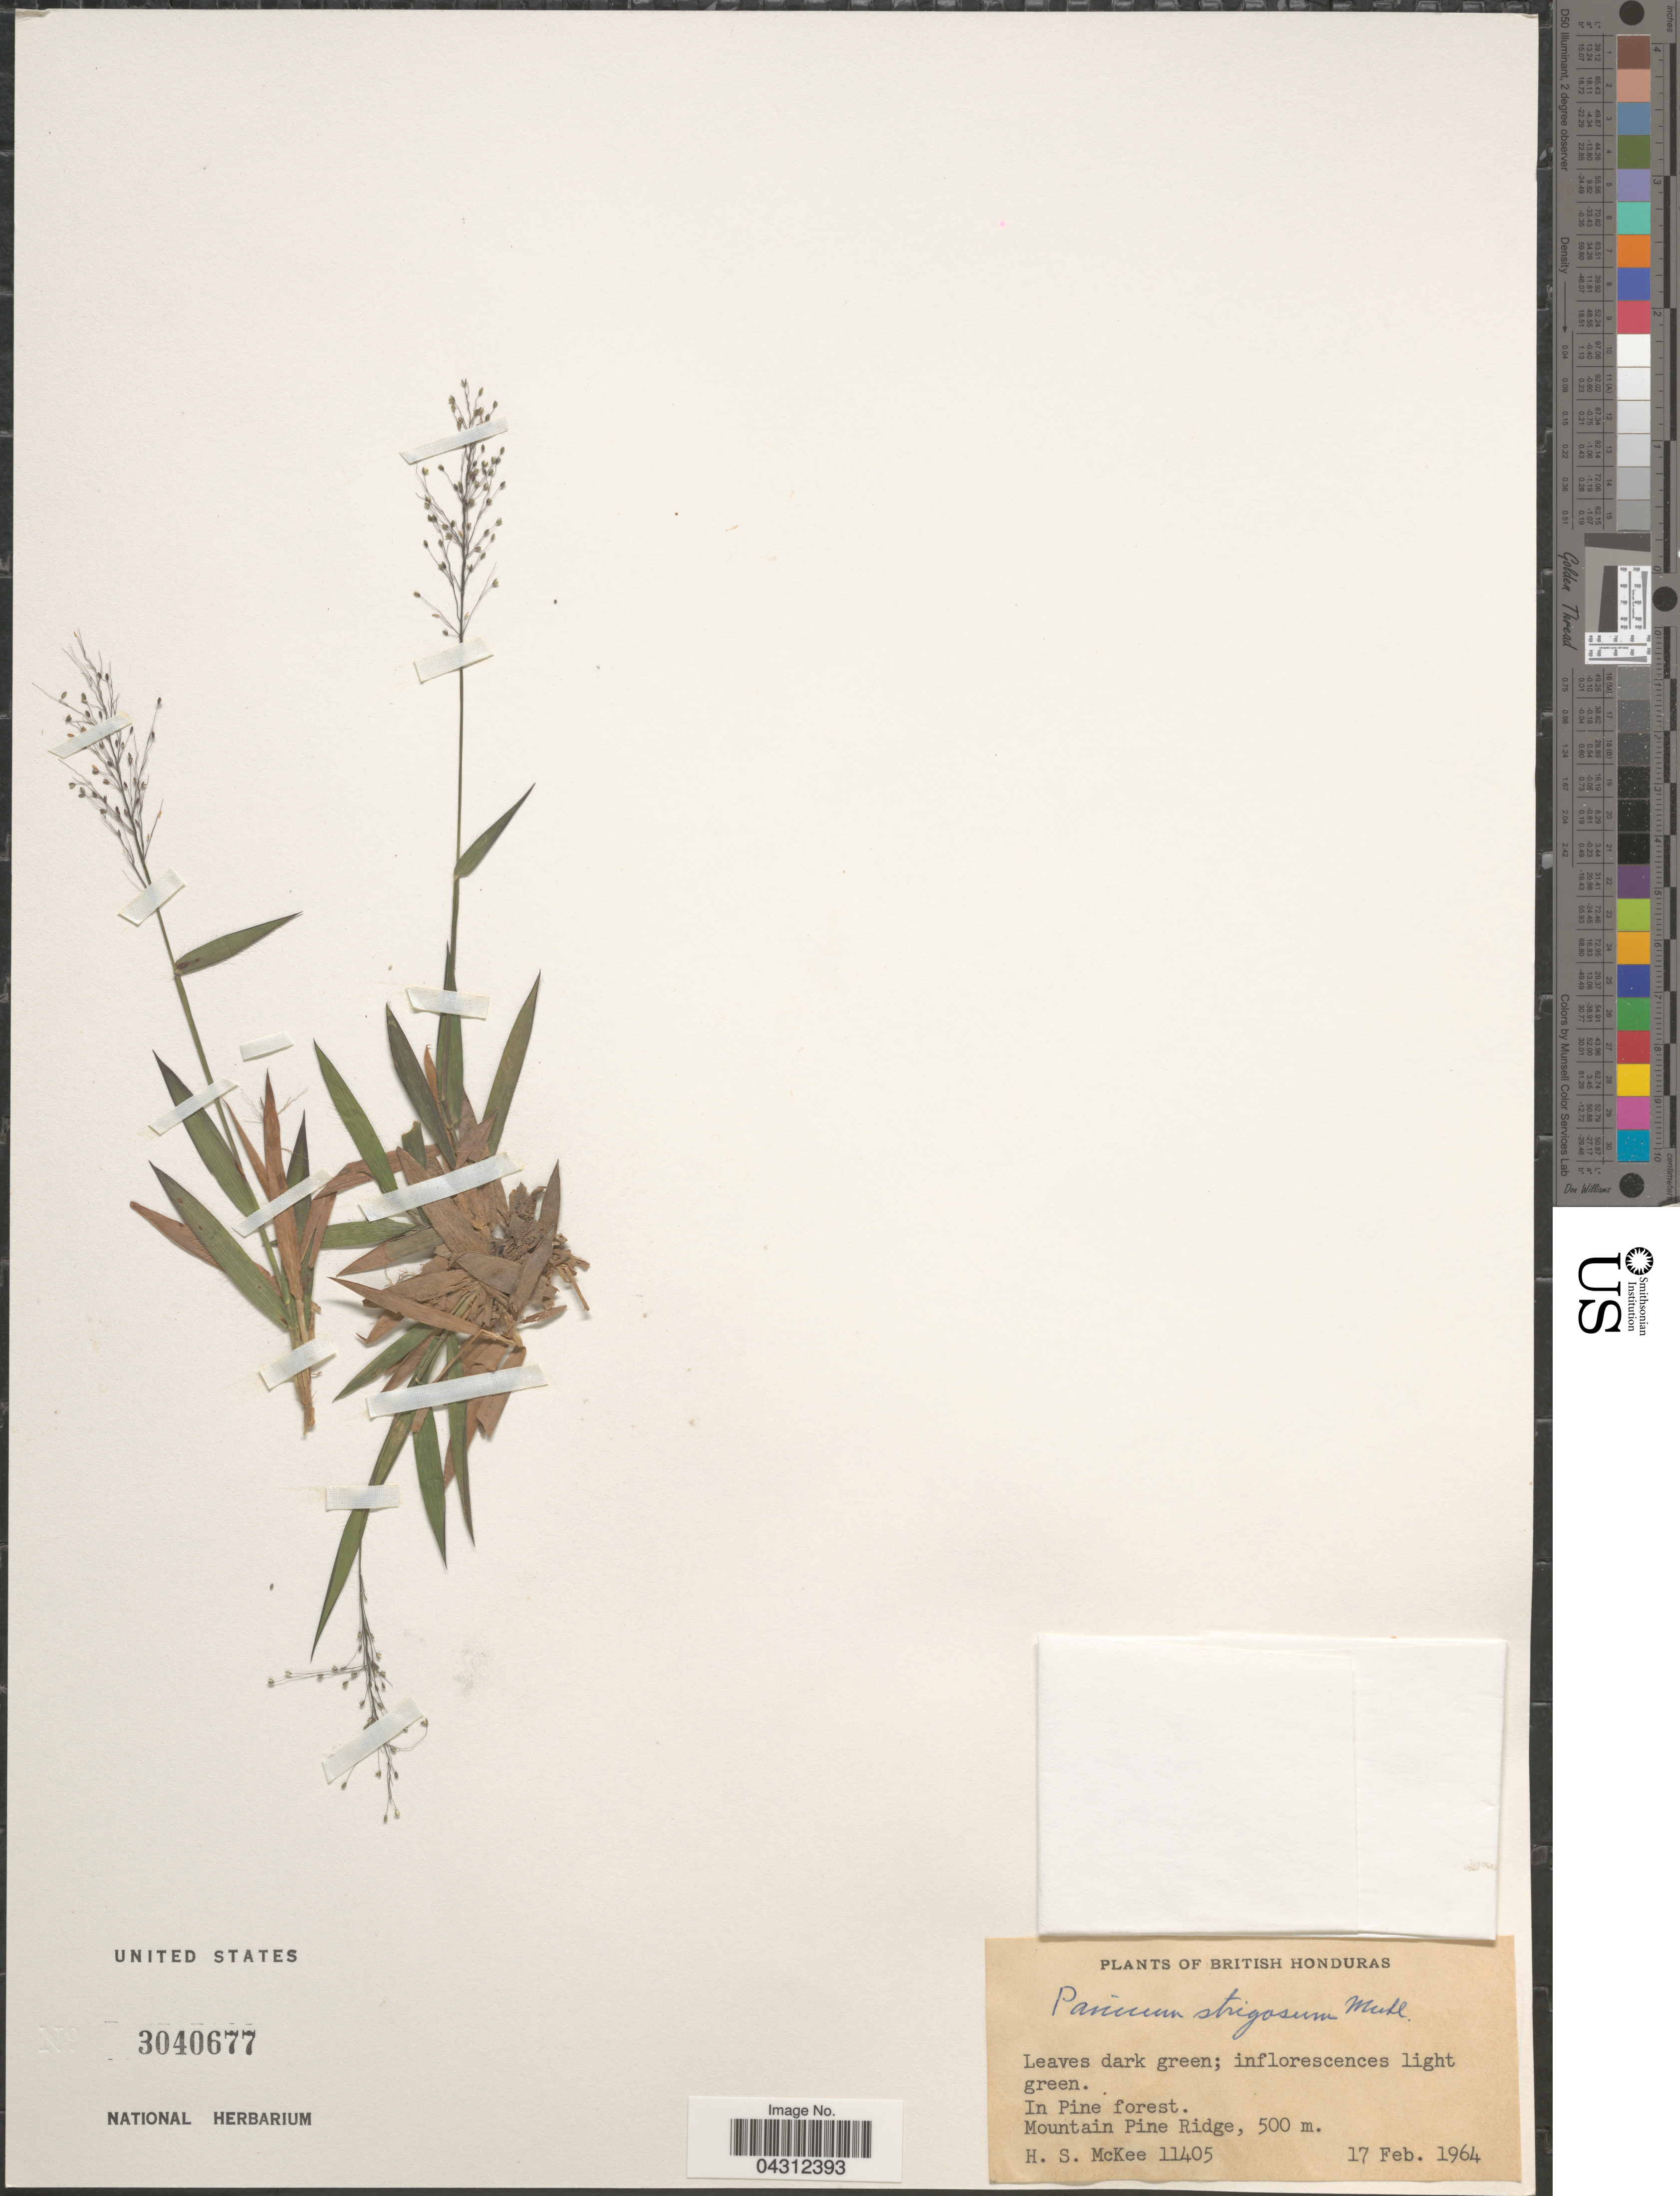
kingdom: Plantae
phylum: Tracheophyta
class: Liliopsida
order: Poales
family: Poaceae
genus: Dichanthelium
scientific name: Dichanthelium strigosum var. glabrescens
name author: (Griseb.) Freckmann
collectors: H. S. McKee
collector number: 11405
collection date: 1964-02-17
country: Belize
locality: British Honduras. In Pine forest. Mountain Pine Ridge.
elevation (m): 500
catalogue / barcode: US 3040677